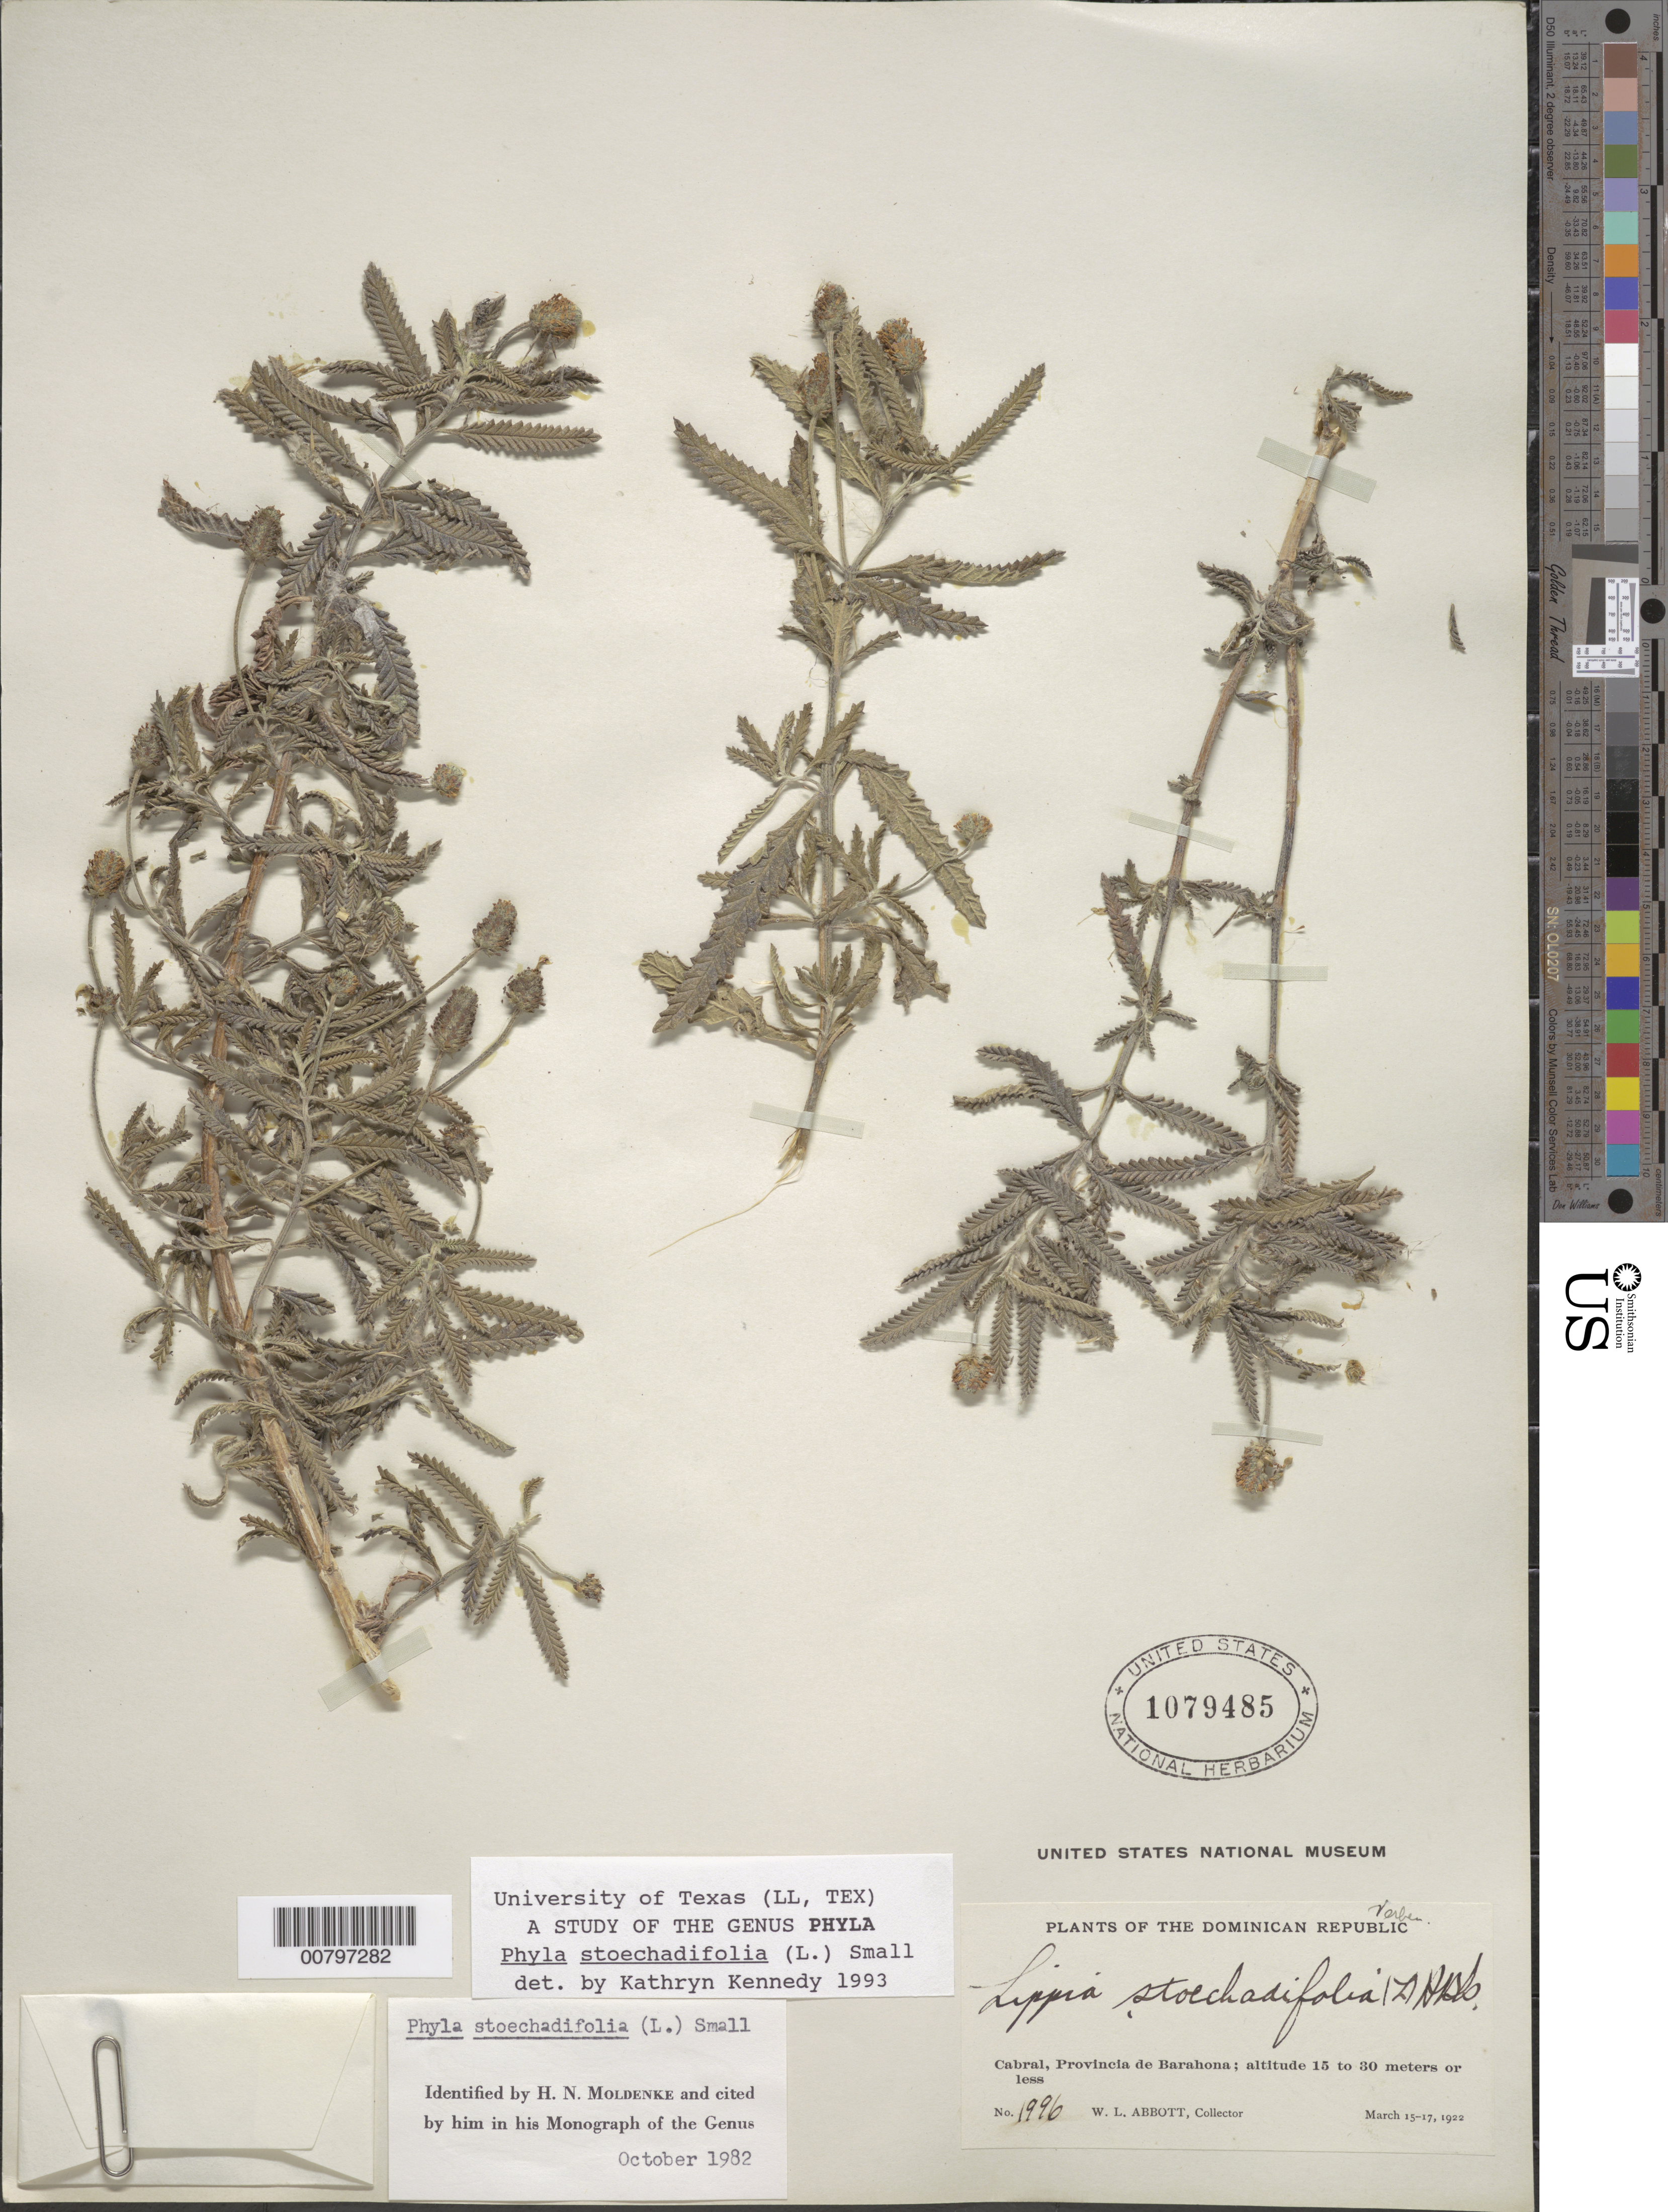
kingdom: Plantae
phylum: Tracheophyta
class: Magnoliopsida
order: Lamiales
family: Verbenaceae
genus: Phyla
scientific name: Phyla stoechadifolia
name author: (L.) Small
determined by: Kennedy, K.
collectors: W. L. Abbott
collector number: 1996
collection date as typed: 15 Mar 1922 to 17 Mar 1922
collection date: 1922-03-15/1922-03-17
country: Dominican Republic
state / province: Barahona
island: Hispaniola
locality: Cabral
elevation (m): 15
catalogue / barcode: US 1079485